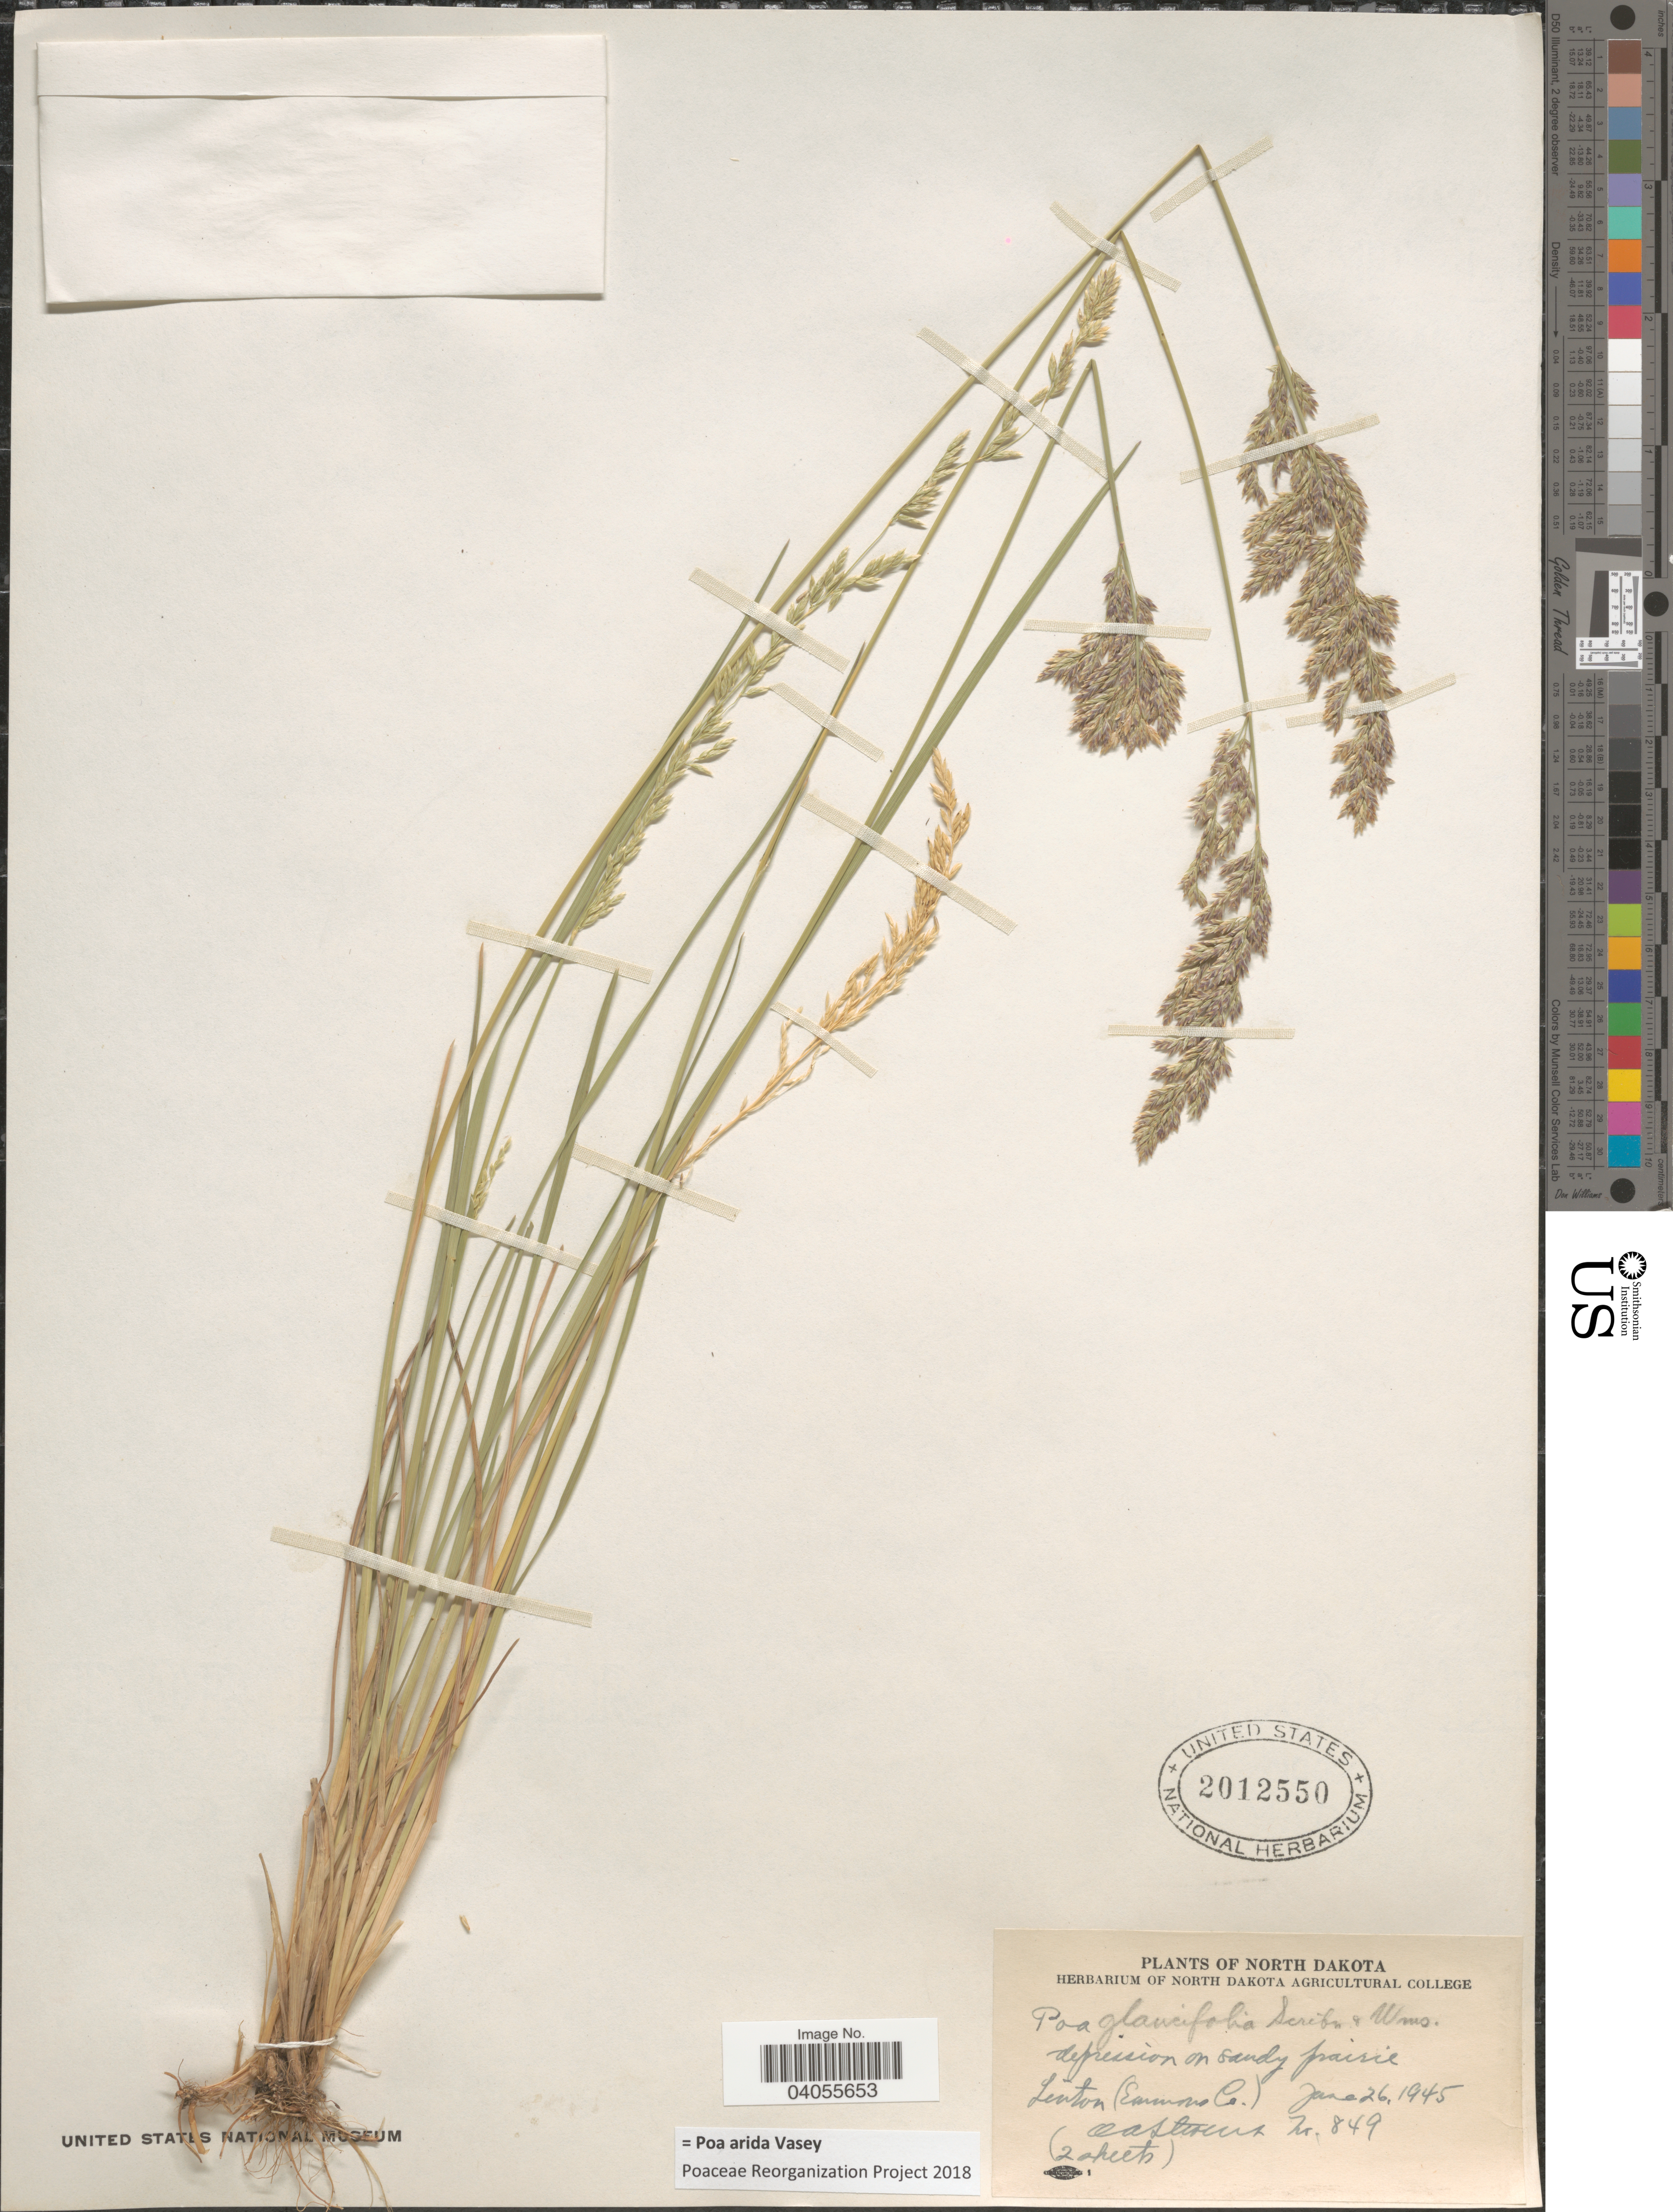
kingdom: Plantae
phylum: Tracheophyta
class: Liliopsida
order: Poales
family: Poaceae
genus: Poa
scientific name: Poa arida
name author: Vasey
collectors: O. A. Stevens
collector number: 849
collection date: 1945-06-26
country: United States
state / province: North Dakota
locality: Depression on sandy prairie. Lenton (Emmons Co.)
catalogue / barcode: US 2012550